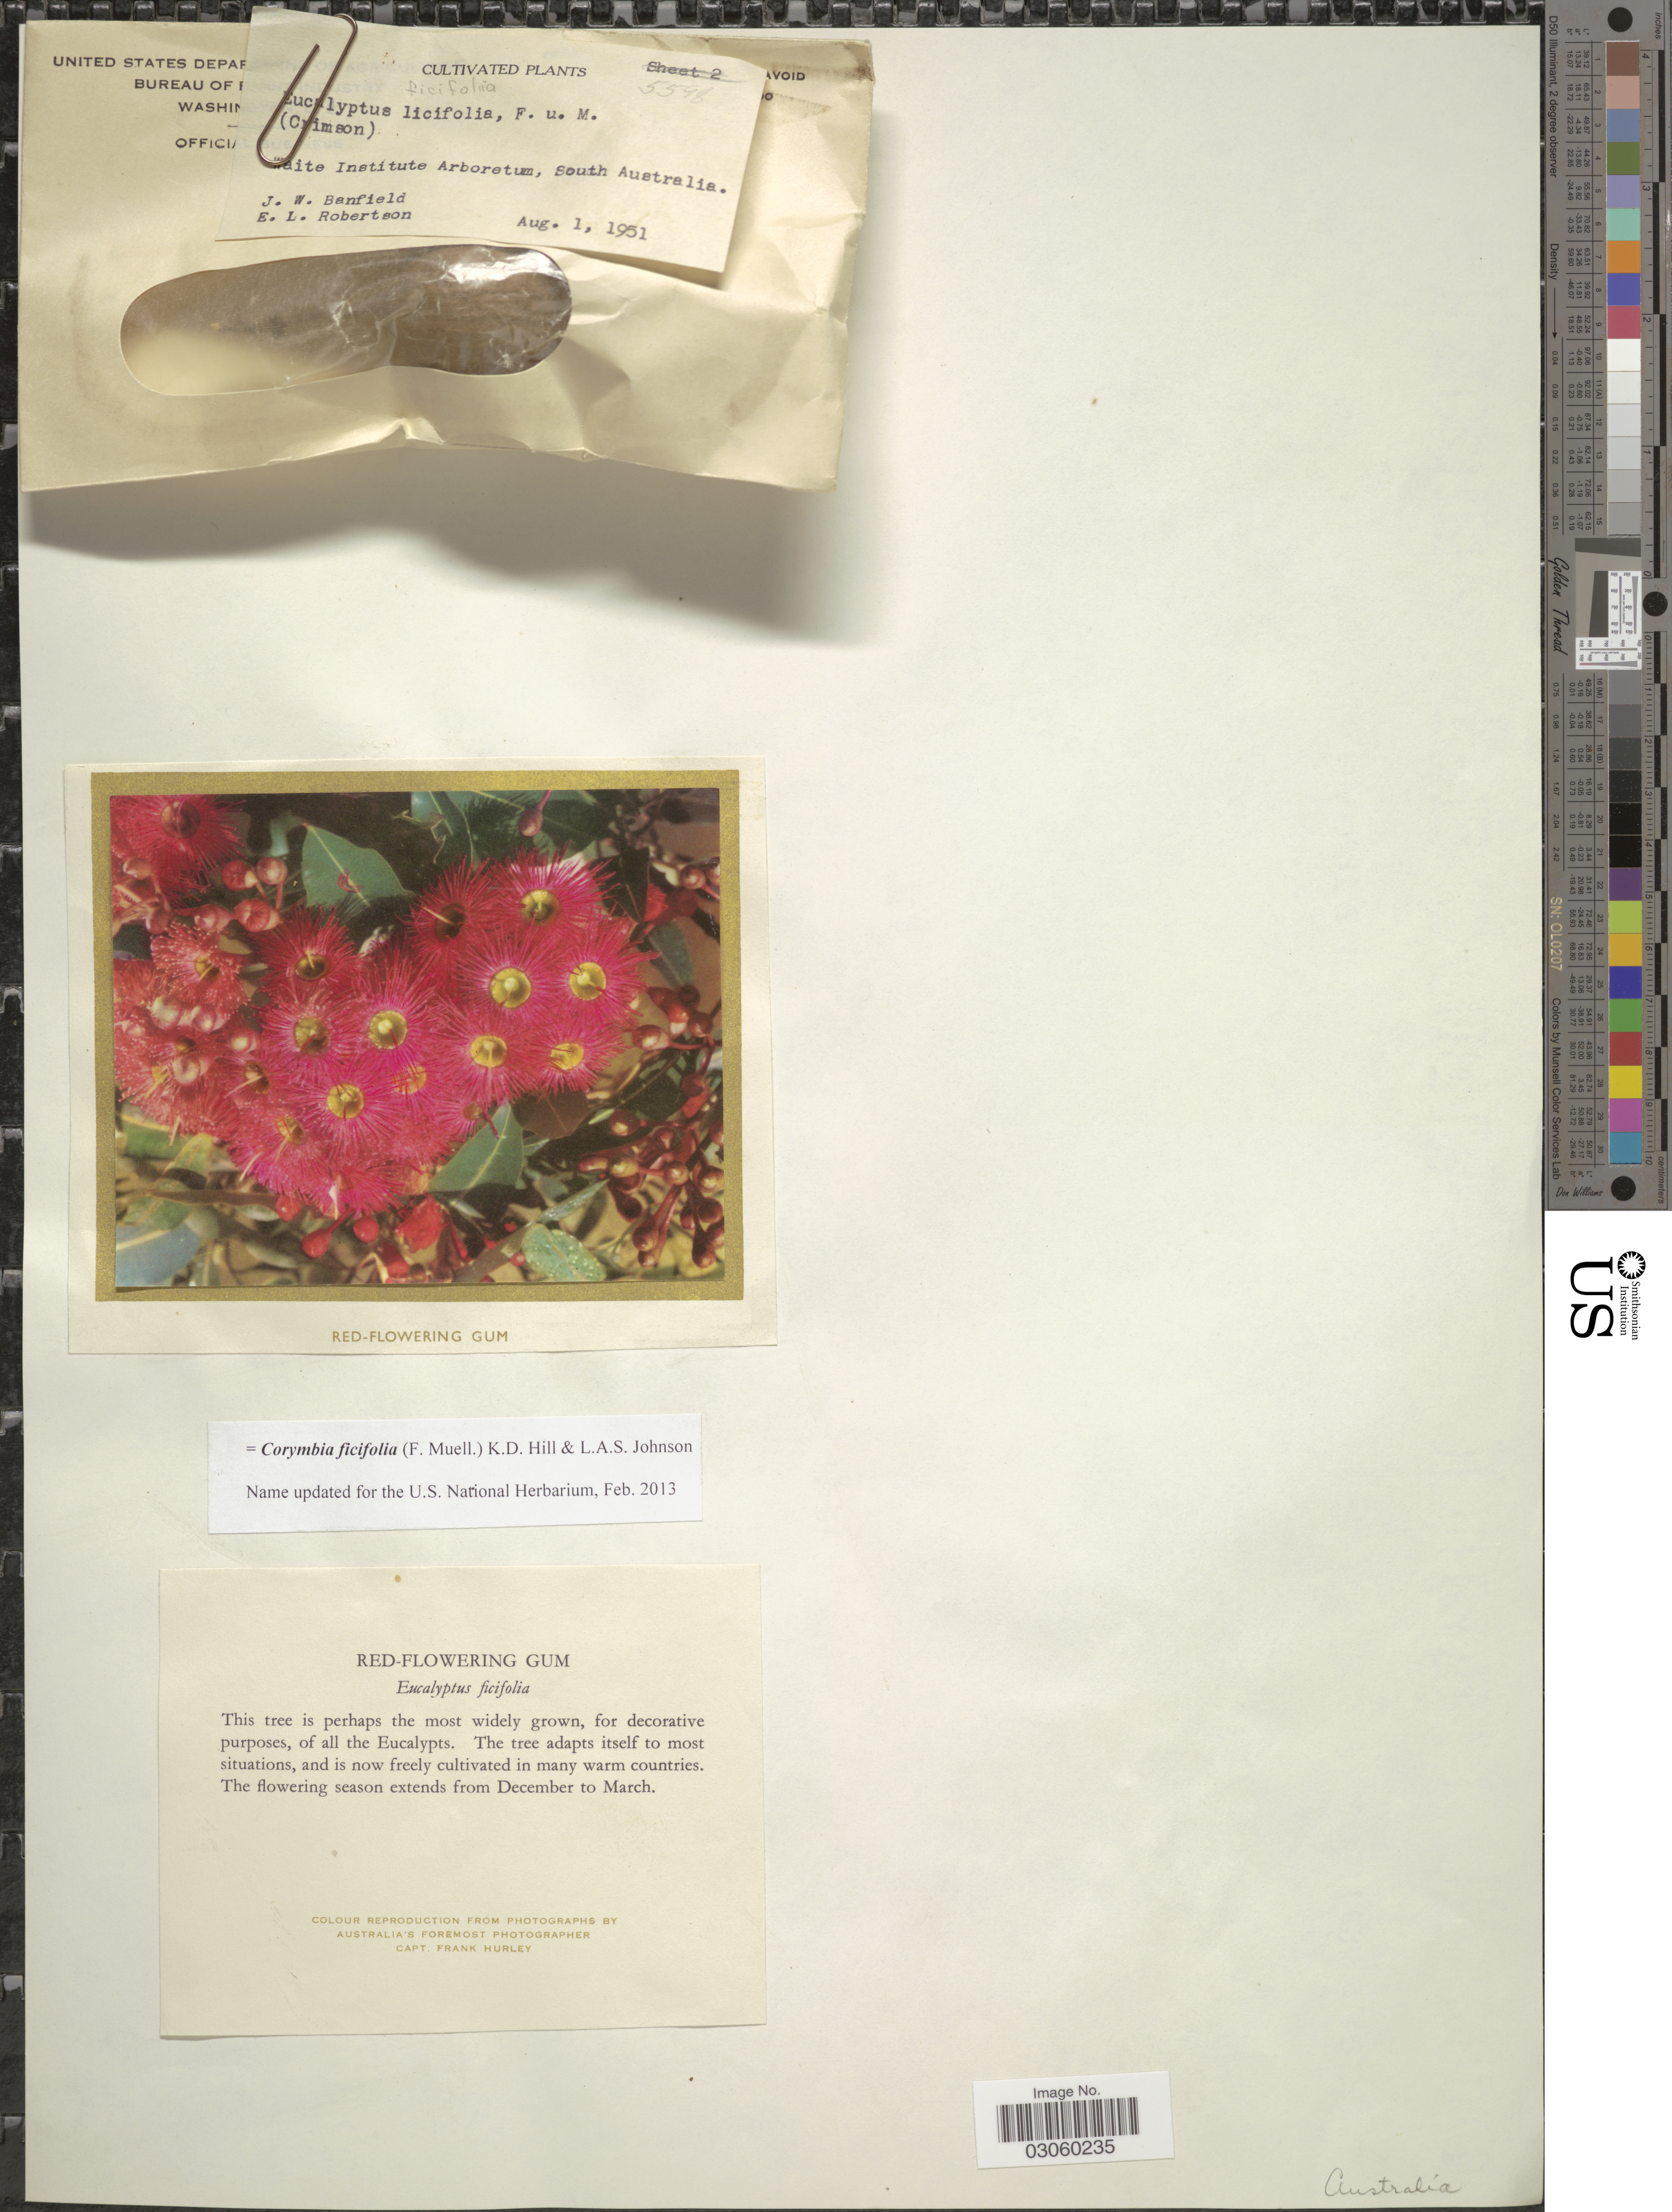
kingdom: Plantae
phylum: Tracheophyta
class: Magnoliopsida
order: Myrtales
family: Myrtaceae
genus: Corymbia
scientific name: Corymbia ficifolia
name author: (F. Muell.) K.D. Hill & L.A.S. Johnson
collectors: J. Banfield & E. Robertson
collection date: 1951-08-01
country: Australia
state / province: South Australia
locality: Waite Institute Arboretum.